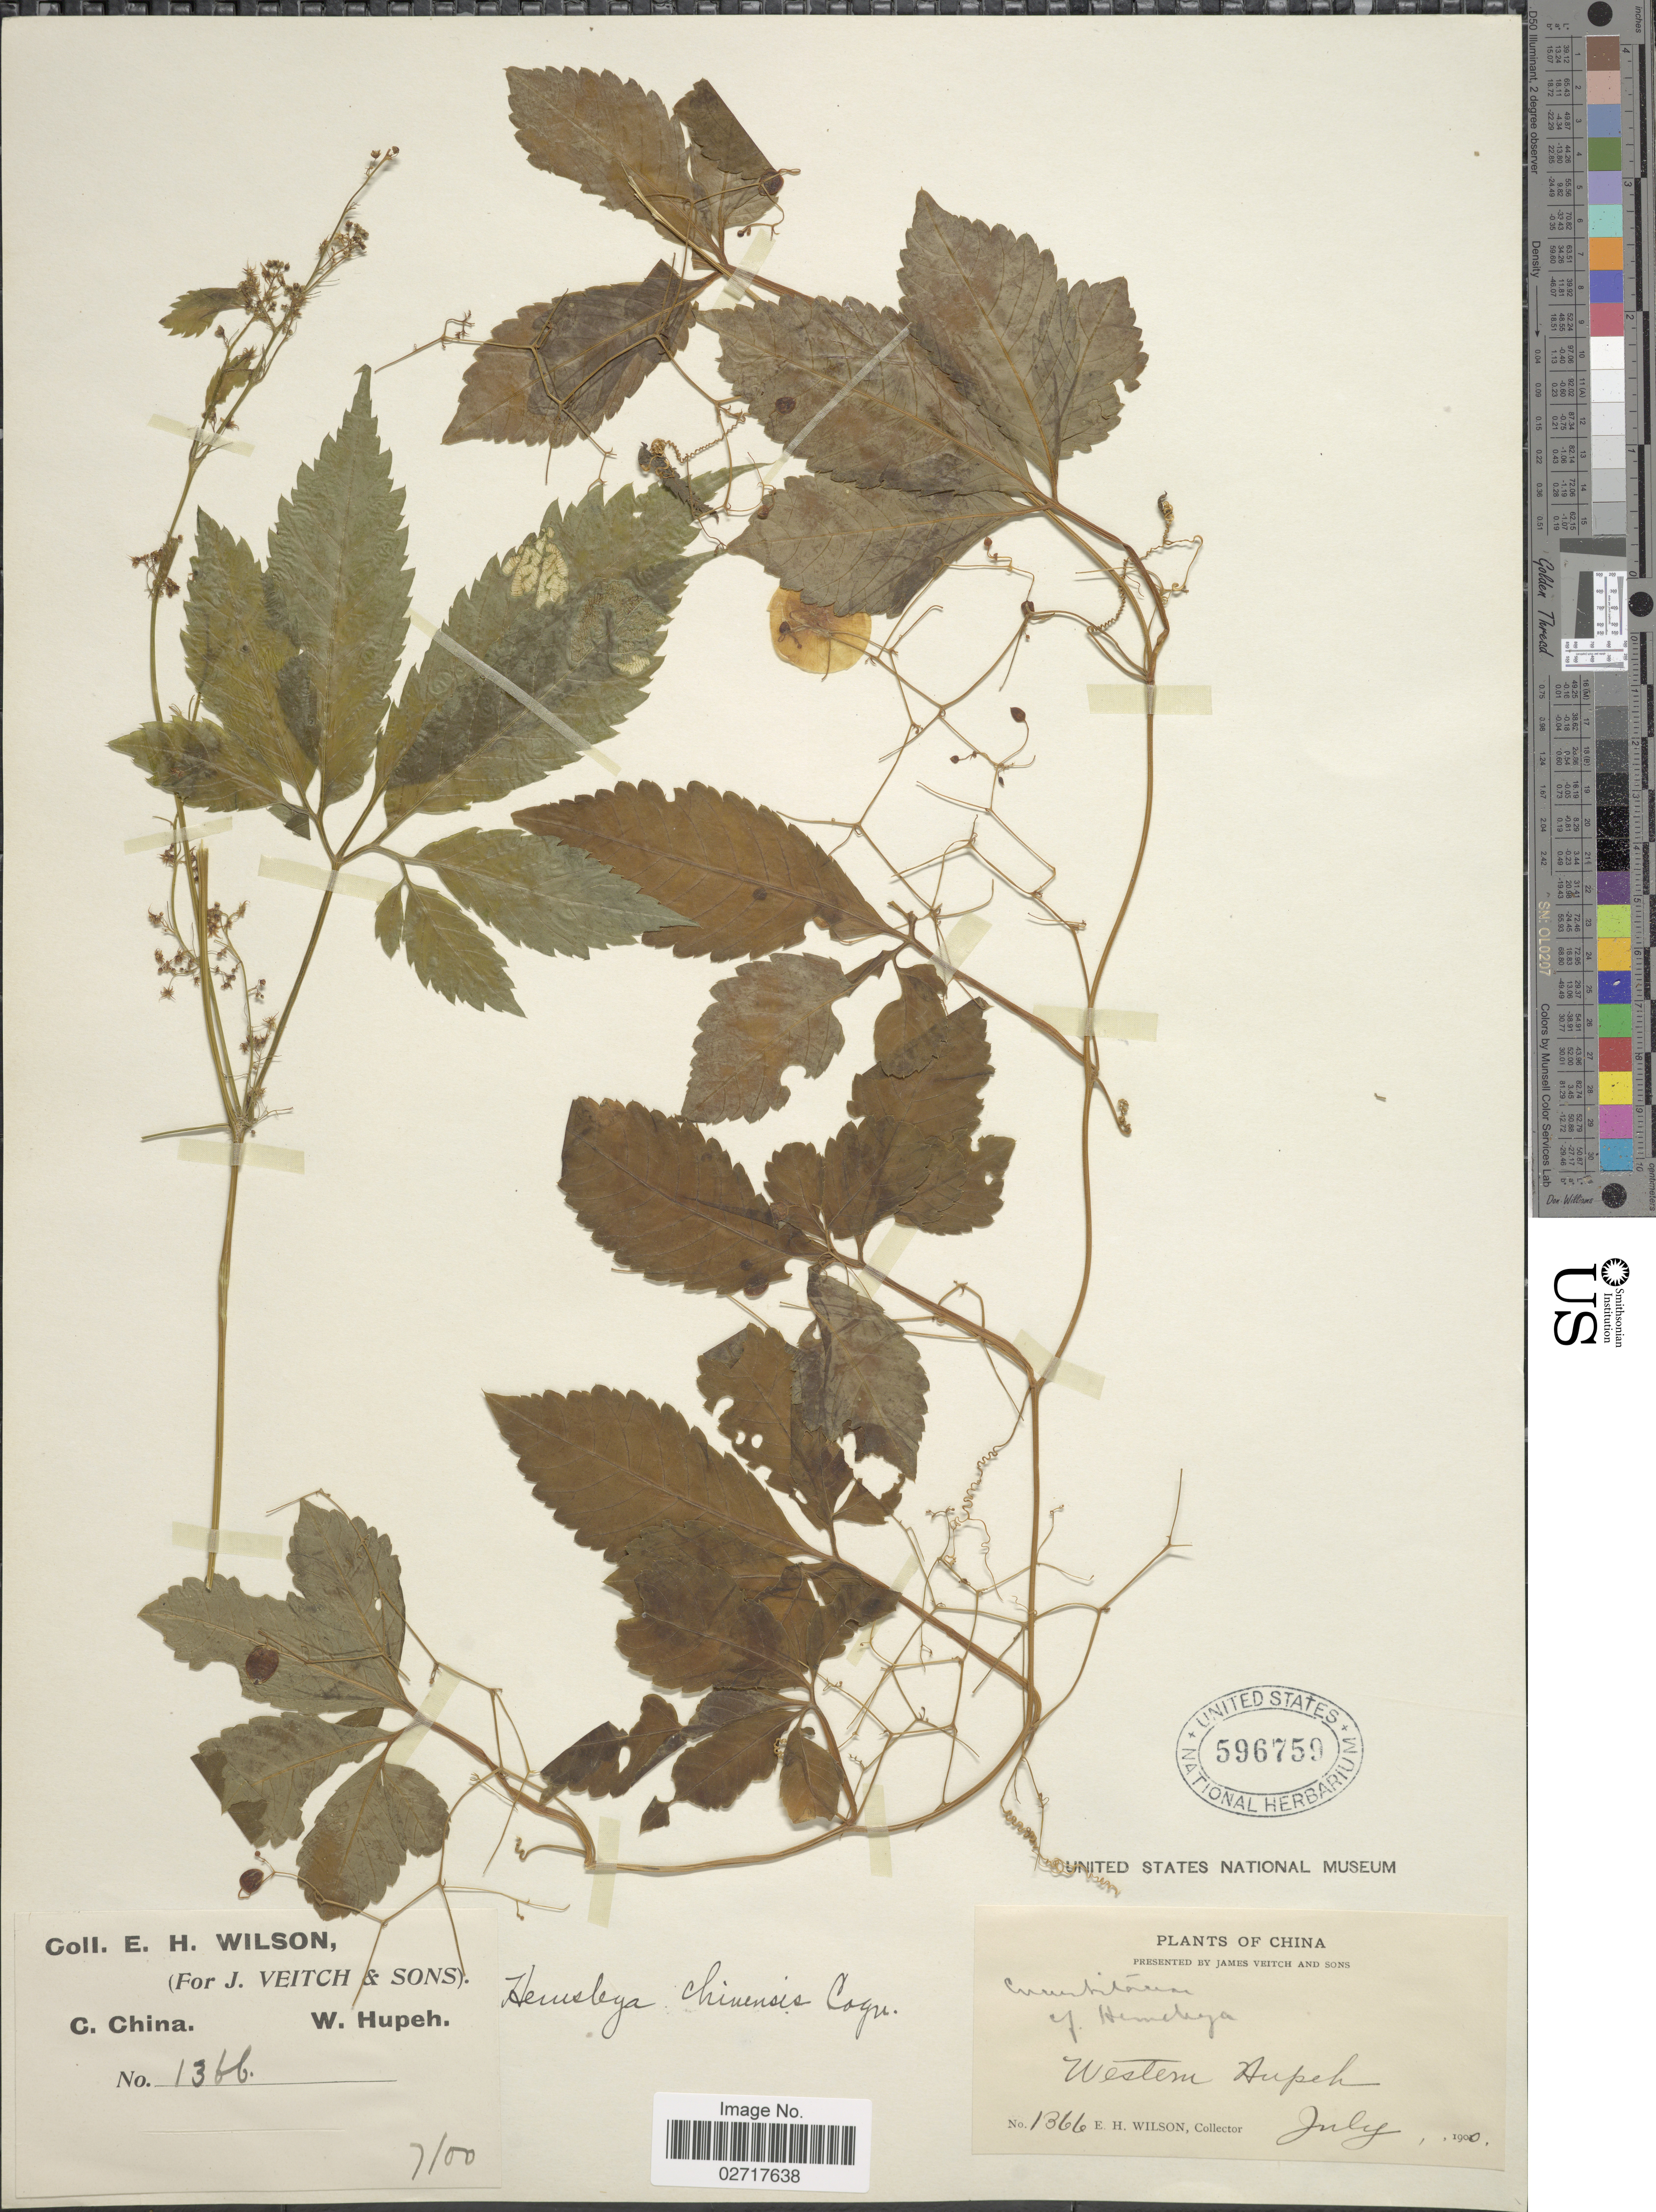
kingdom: Plantae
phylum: Tracheophyta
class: Magnoliopsida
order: Cucurbitales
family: Cucurbitaceae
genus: Hemsleya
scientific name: Hemsleya chinensis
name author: Cogn.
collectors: E. Wilson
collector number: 1366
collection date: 1900-07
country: China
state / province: Hubei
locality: C. China. W. Hupeh. Western Hupeh.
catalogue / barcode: US 596759